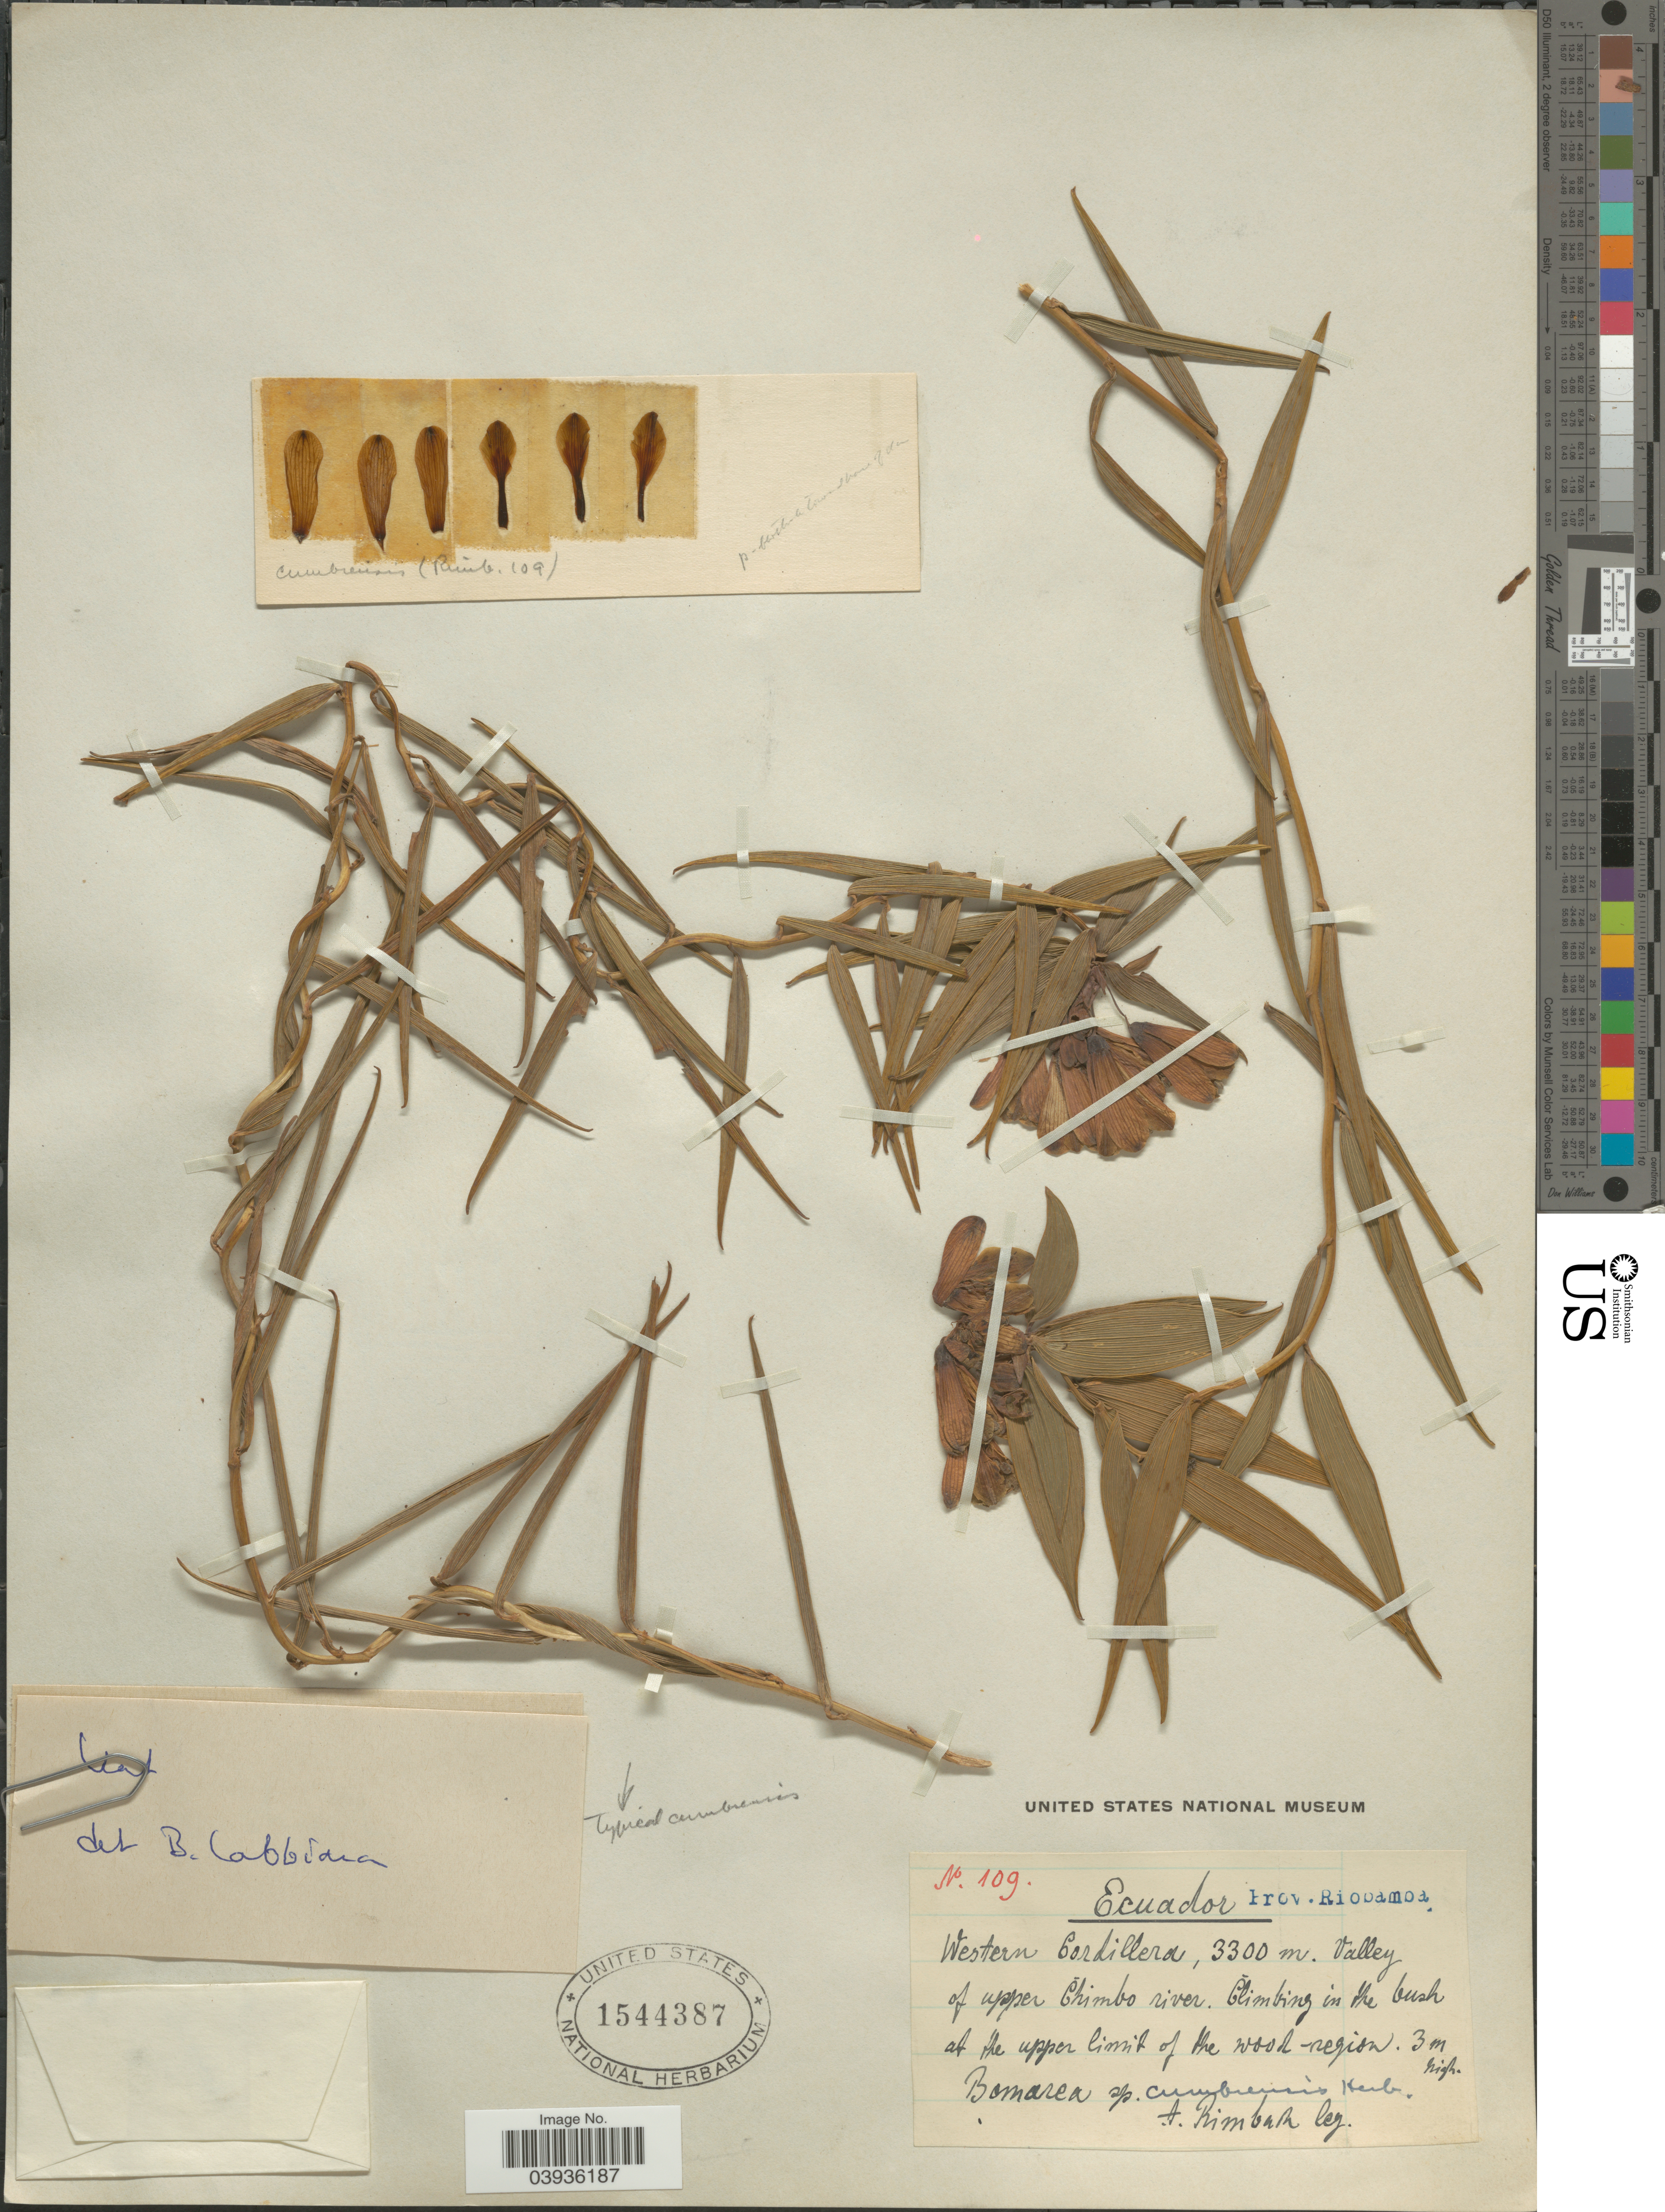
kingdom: Plantae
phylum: Tracheophyta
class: Liliopsida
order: Liliales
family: Alstroemeriaceae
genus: Bomarea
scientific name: Bomarea cumbrensis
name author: Herb.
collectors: A. Rimbach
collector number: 109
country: Ecuador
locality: Prov. Riobamba. Western Cordillera, Valley of upper Chimbo river. Climbing in the bush at the upper limit of the wood-region.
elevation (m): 3300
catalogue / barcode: US 1544387